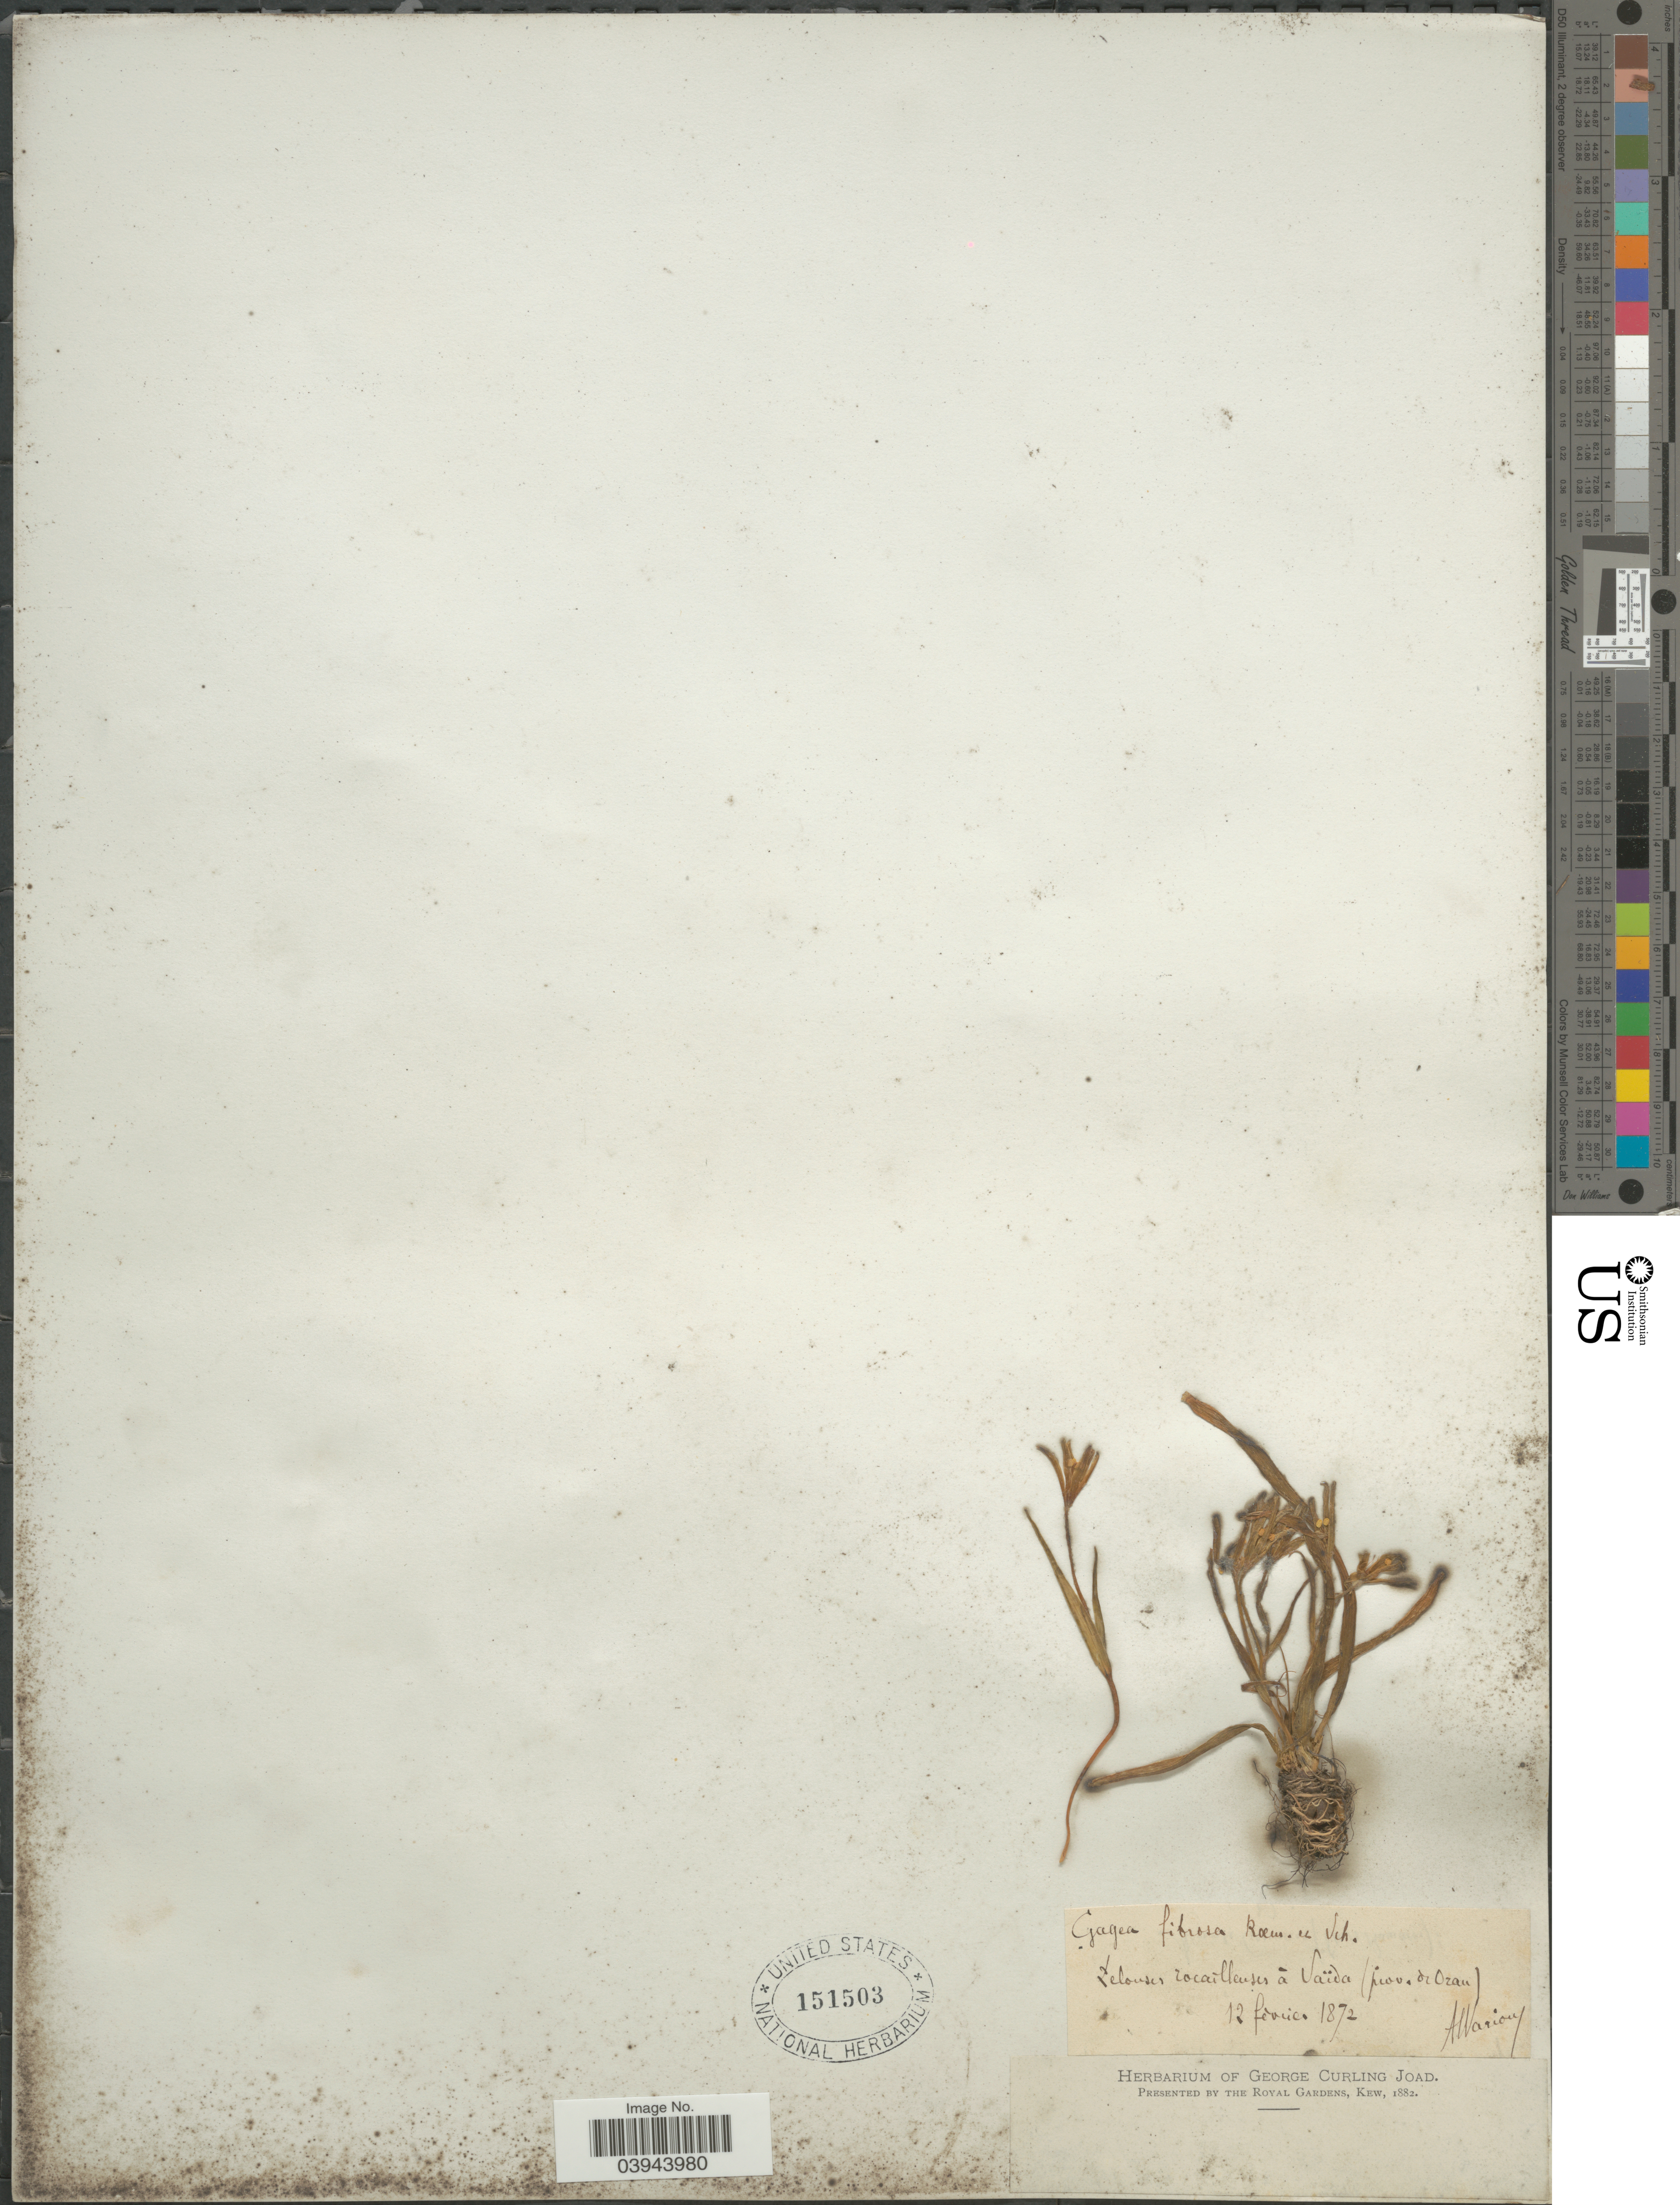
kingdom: Plantae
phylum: Tracheophyta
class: Liliopsida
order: Liliales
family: Liliaceae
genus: Gagea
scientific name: Gagea fibrosa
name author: (Desf.) Schult. & Schult. f.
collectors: A. Warion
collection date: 1872-02-12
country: Algeria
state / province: Oran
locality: Pelouses rocailleuses á Vaïda.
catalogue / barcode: US 151503